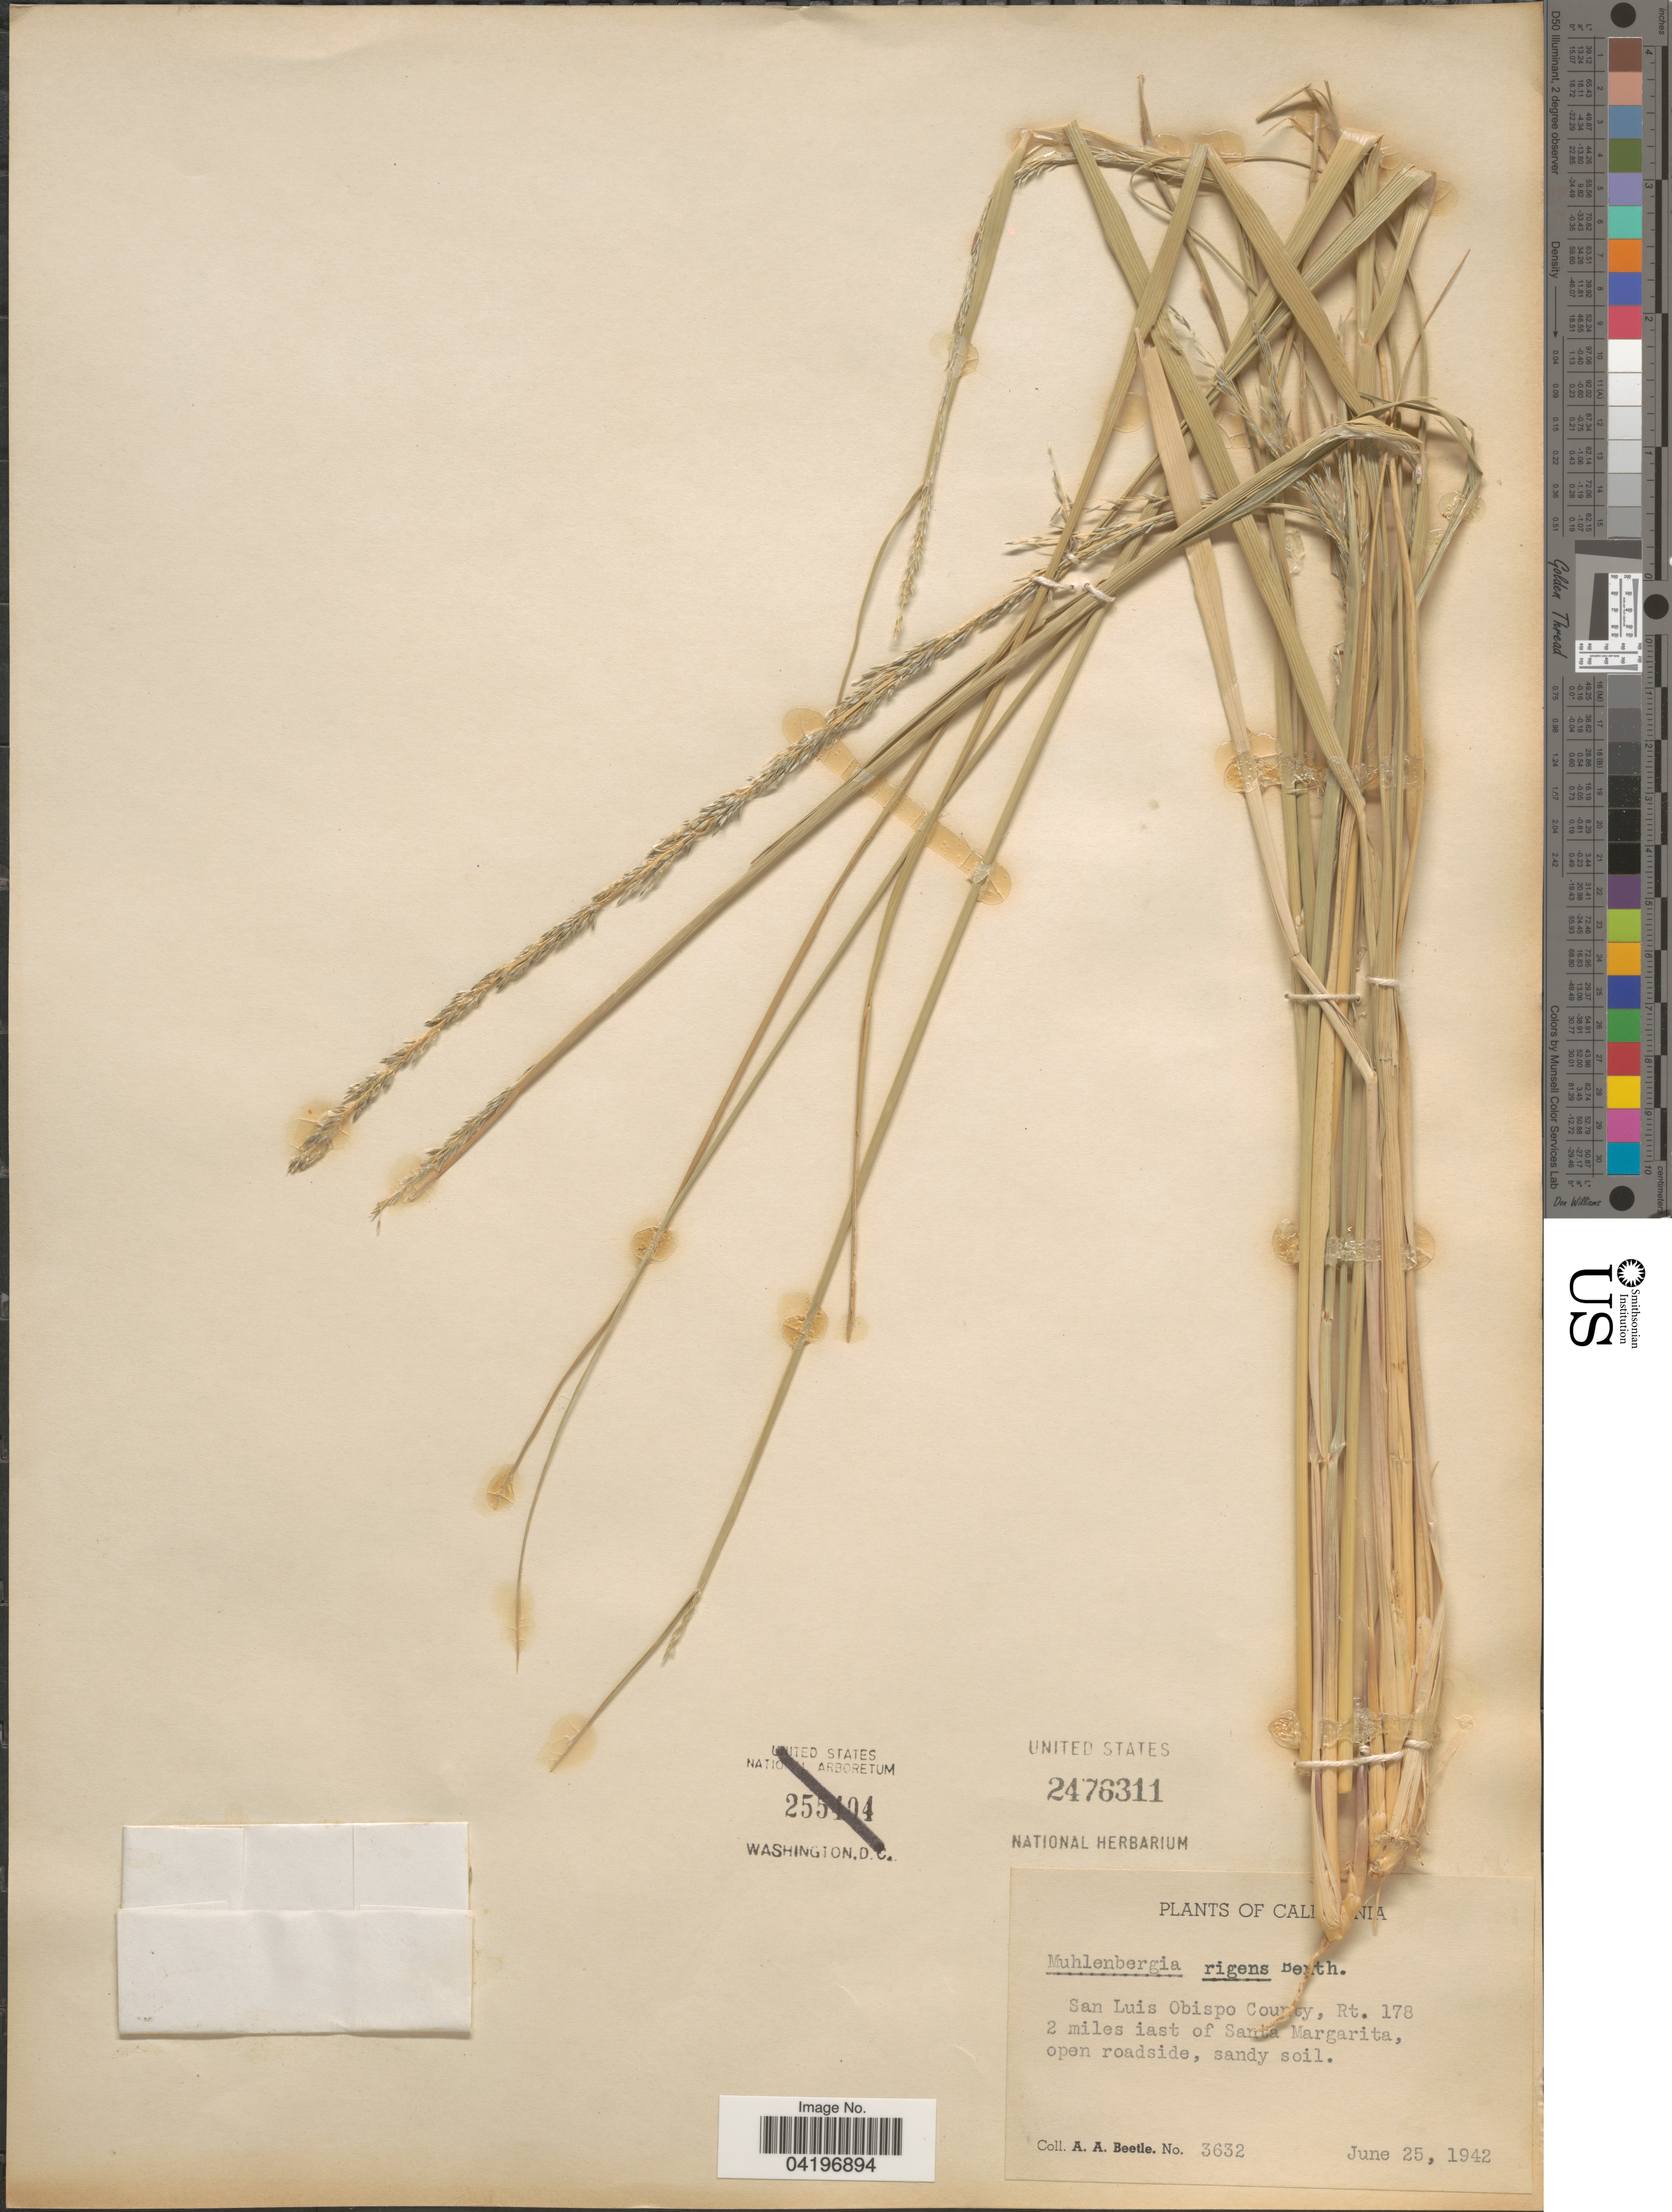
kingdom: Plantae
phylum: Tracheophyta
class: Liliopsida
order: Poales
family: Poaceae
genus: Muhlenbergia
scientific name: Muhlenbergia rigens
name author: (Benth.) Hitchc.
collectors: A. A. Beetle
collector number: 3632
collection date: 1942-06-25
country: United States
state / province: California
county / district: San Luis Obispo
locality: San Luis Obispo County, Rt. 178 2 miles iast of Santa Margarita.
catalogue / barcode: US 2476311